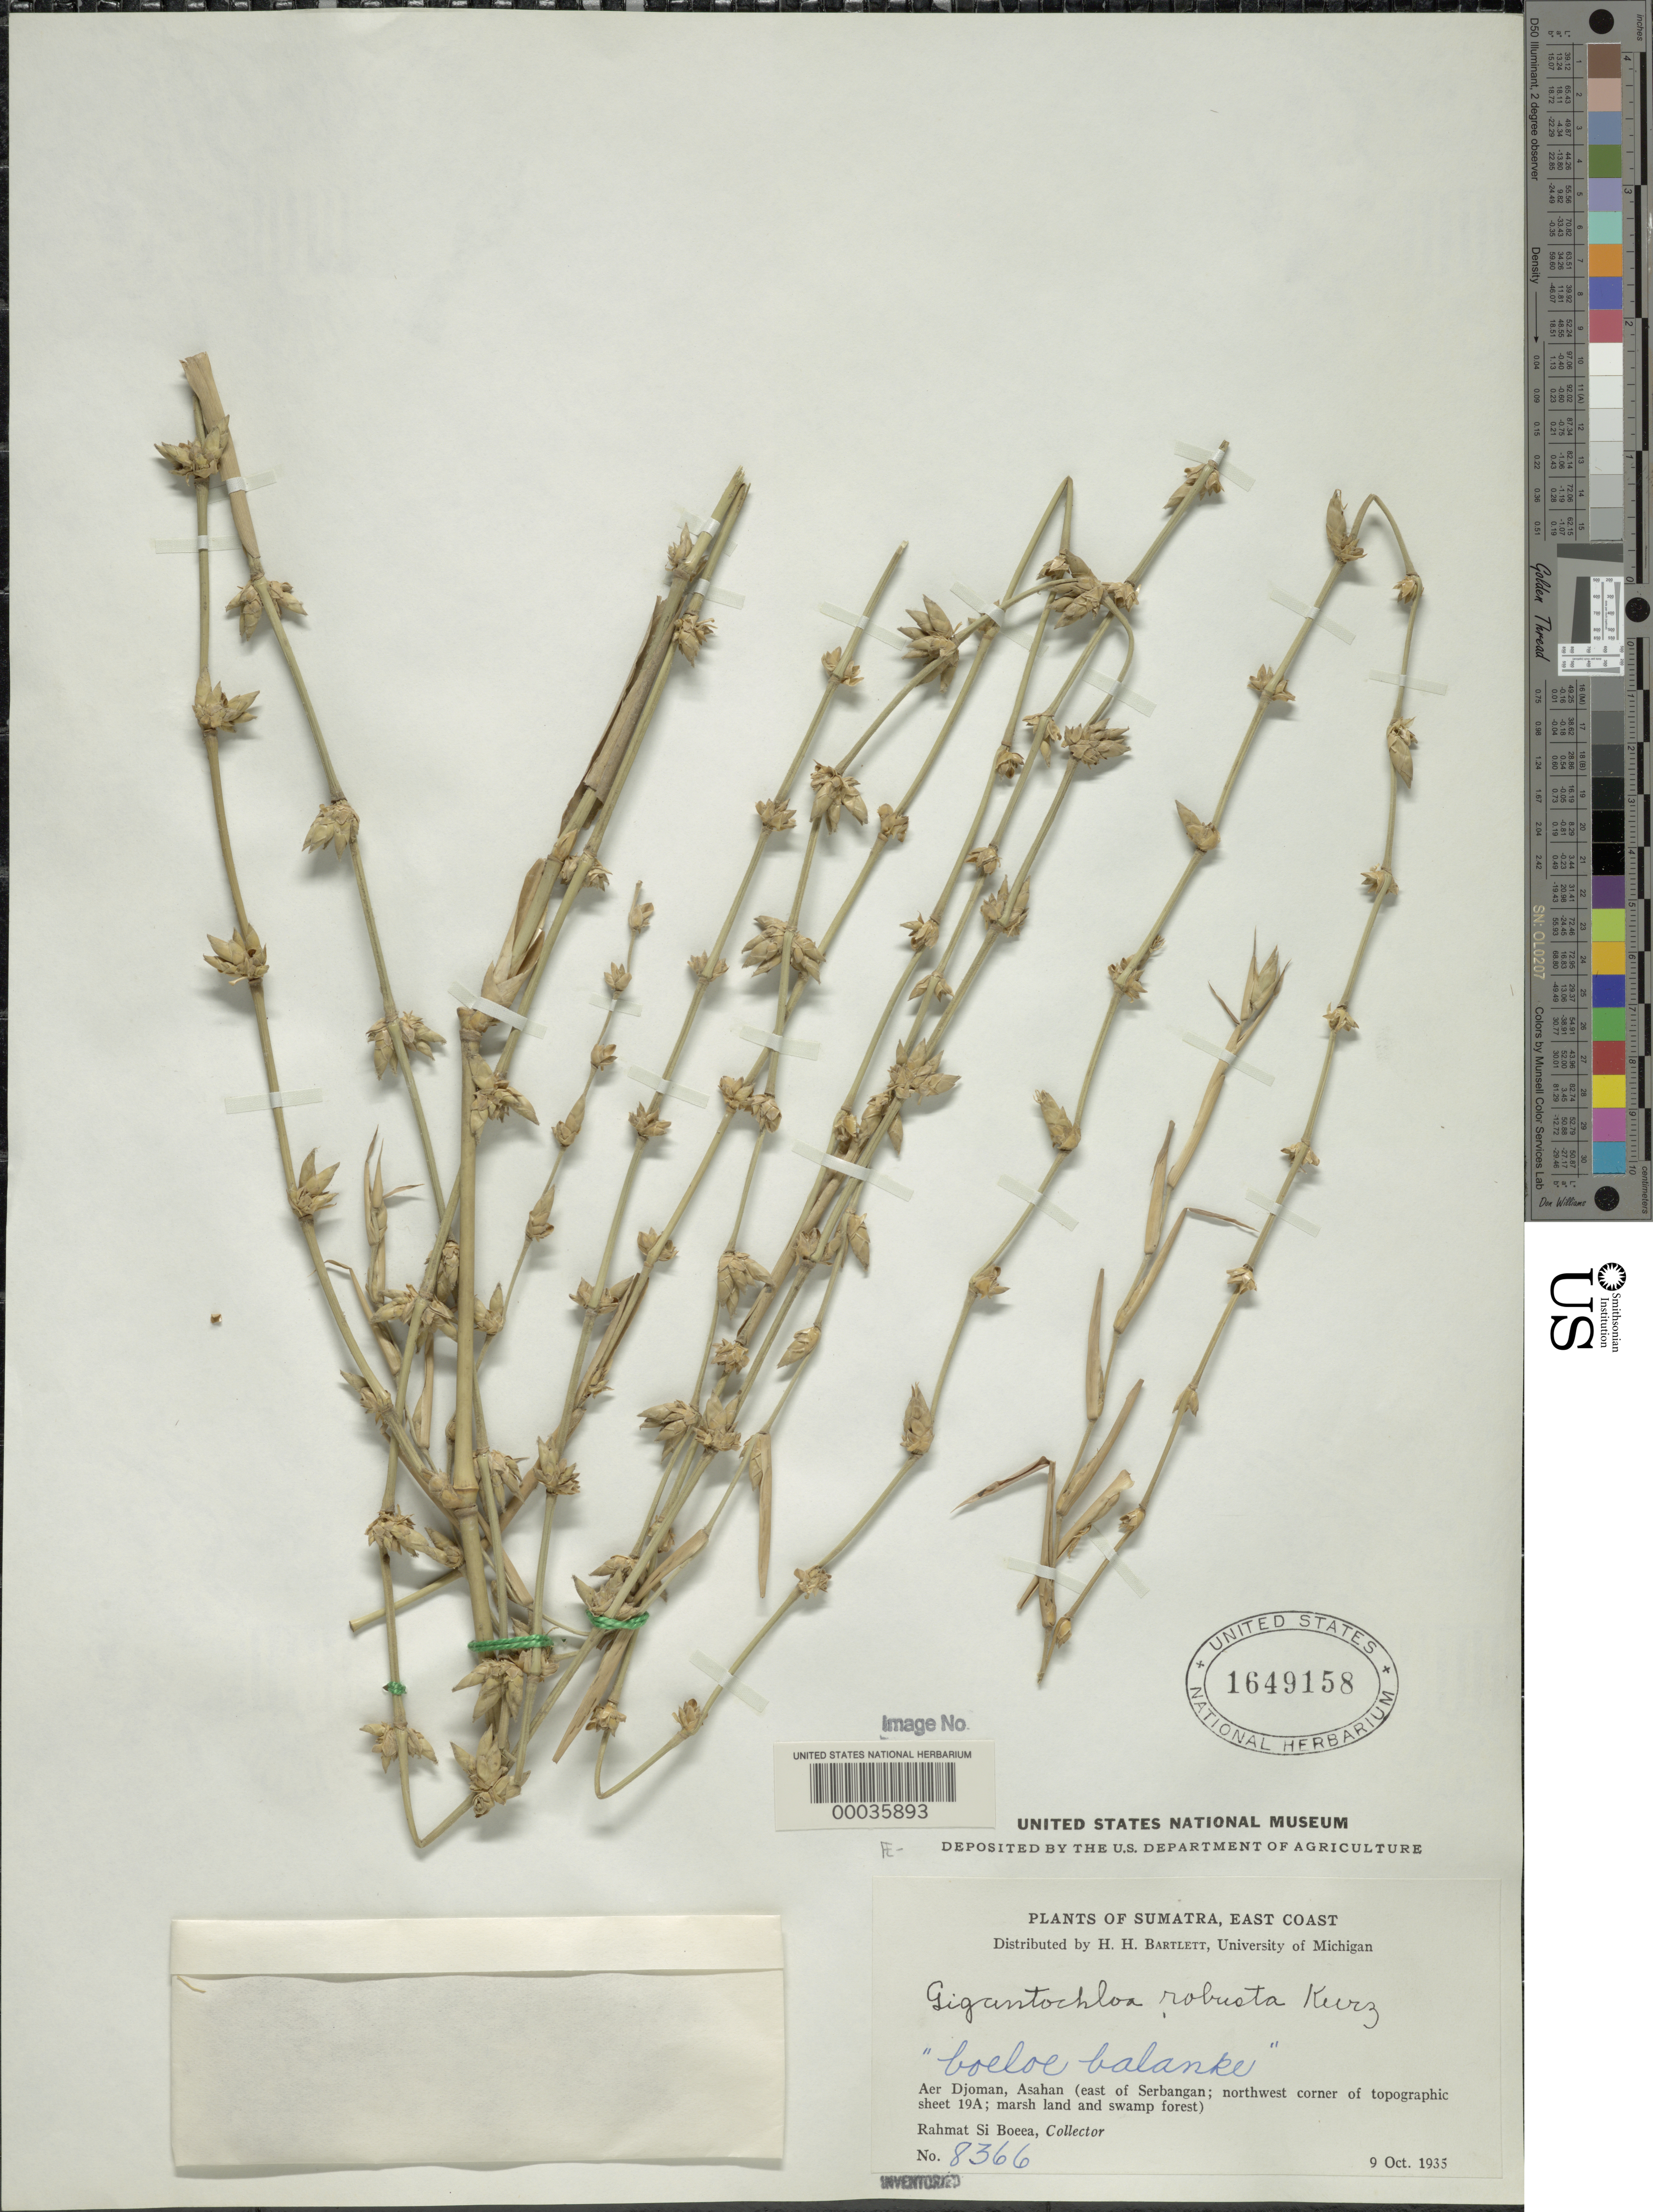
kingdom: Plantae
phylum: Tracheophyta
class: Liliopsida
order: Poales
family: Poaceae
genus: Dendrocalamus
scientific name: Dendrocalamus robusta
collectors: H. H. Bartlett & C. La Rue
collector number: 1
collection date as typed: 1918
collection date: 1918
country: Indonesia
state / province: Sumatra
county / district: Aceh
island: Sumatra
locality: Asahan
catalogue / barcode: US 1053814-2